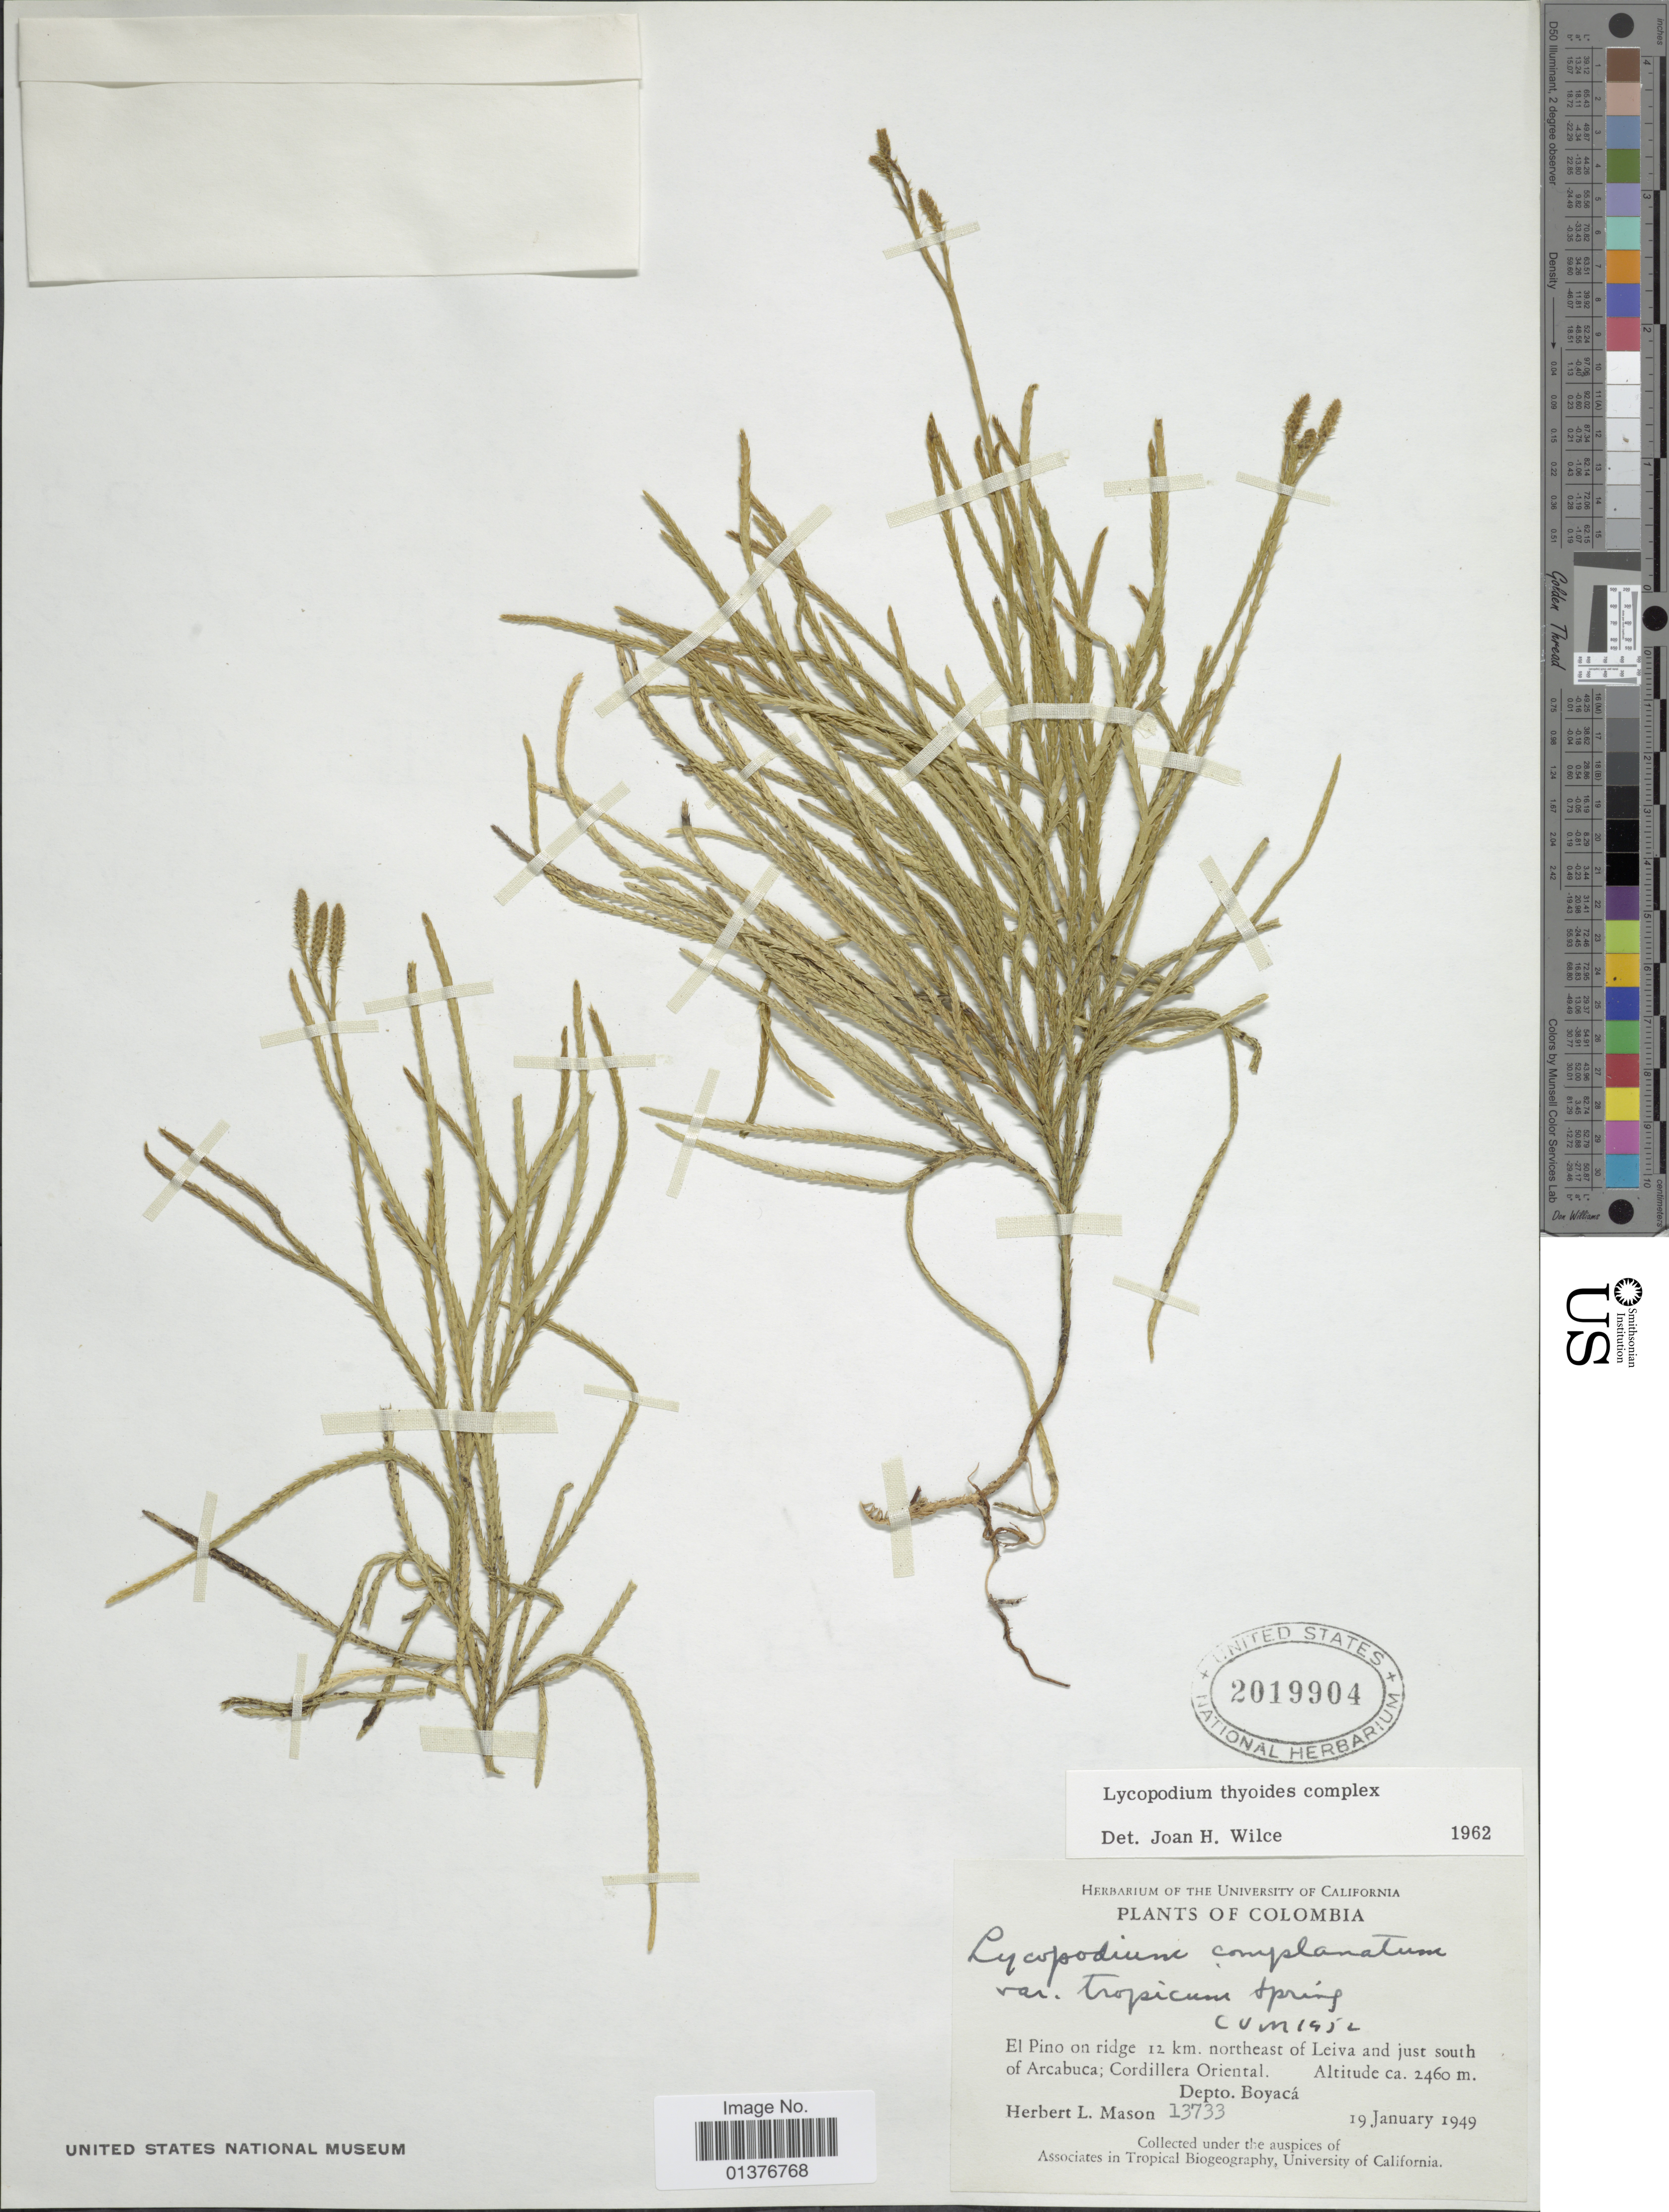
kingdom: Plantae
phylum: Tracheophyta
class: Lycopodiopsida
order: Lycopodiales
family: Lycopodiaceae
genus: Diphasiastrum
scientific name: Diphasiastrum thyoides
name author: (Humb. & Bonpl. ex Willd.) Holub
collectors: H. L. Mason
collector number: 13733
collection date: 1949-01-19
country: Colombia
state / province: Boyacá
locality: El Pino in ridge 12km northeast of Leiva and just south of Arcabauca, Cordillera Oriental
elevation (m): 2460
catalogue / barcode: US 2019904